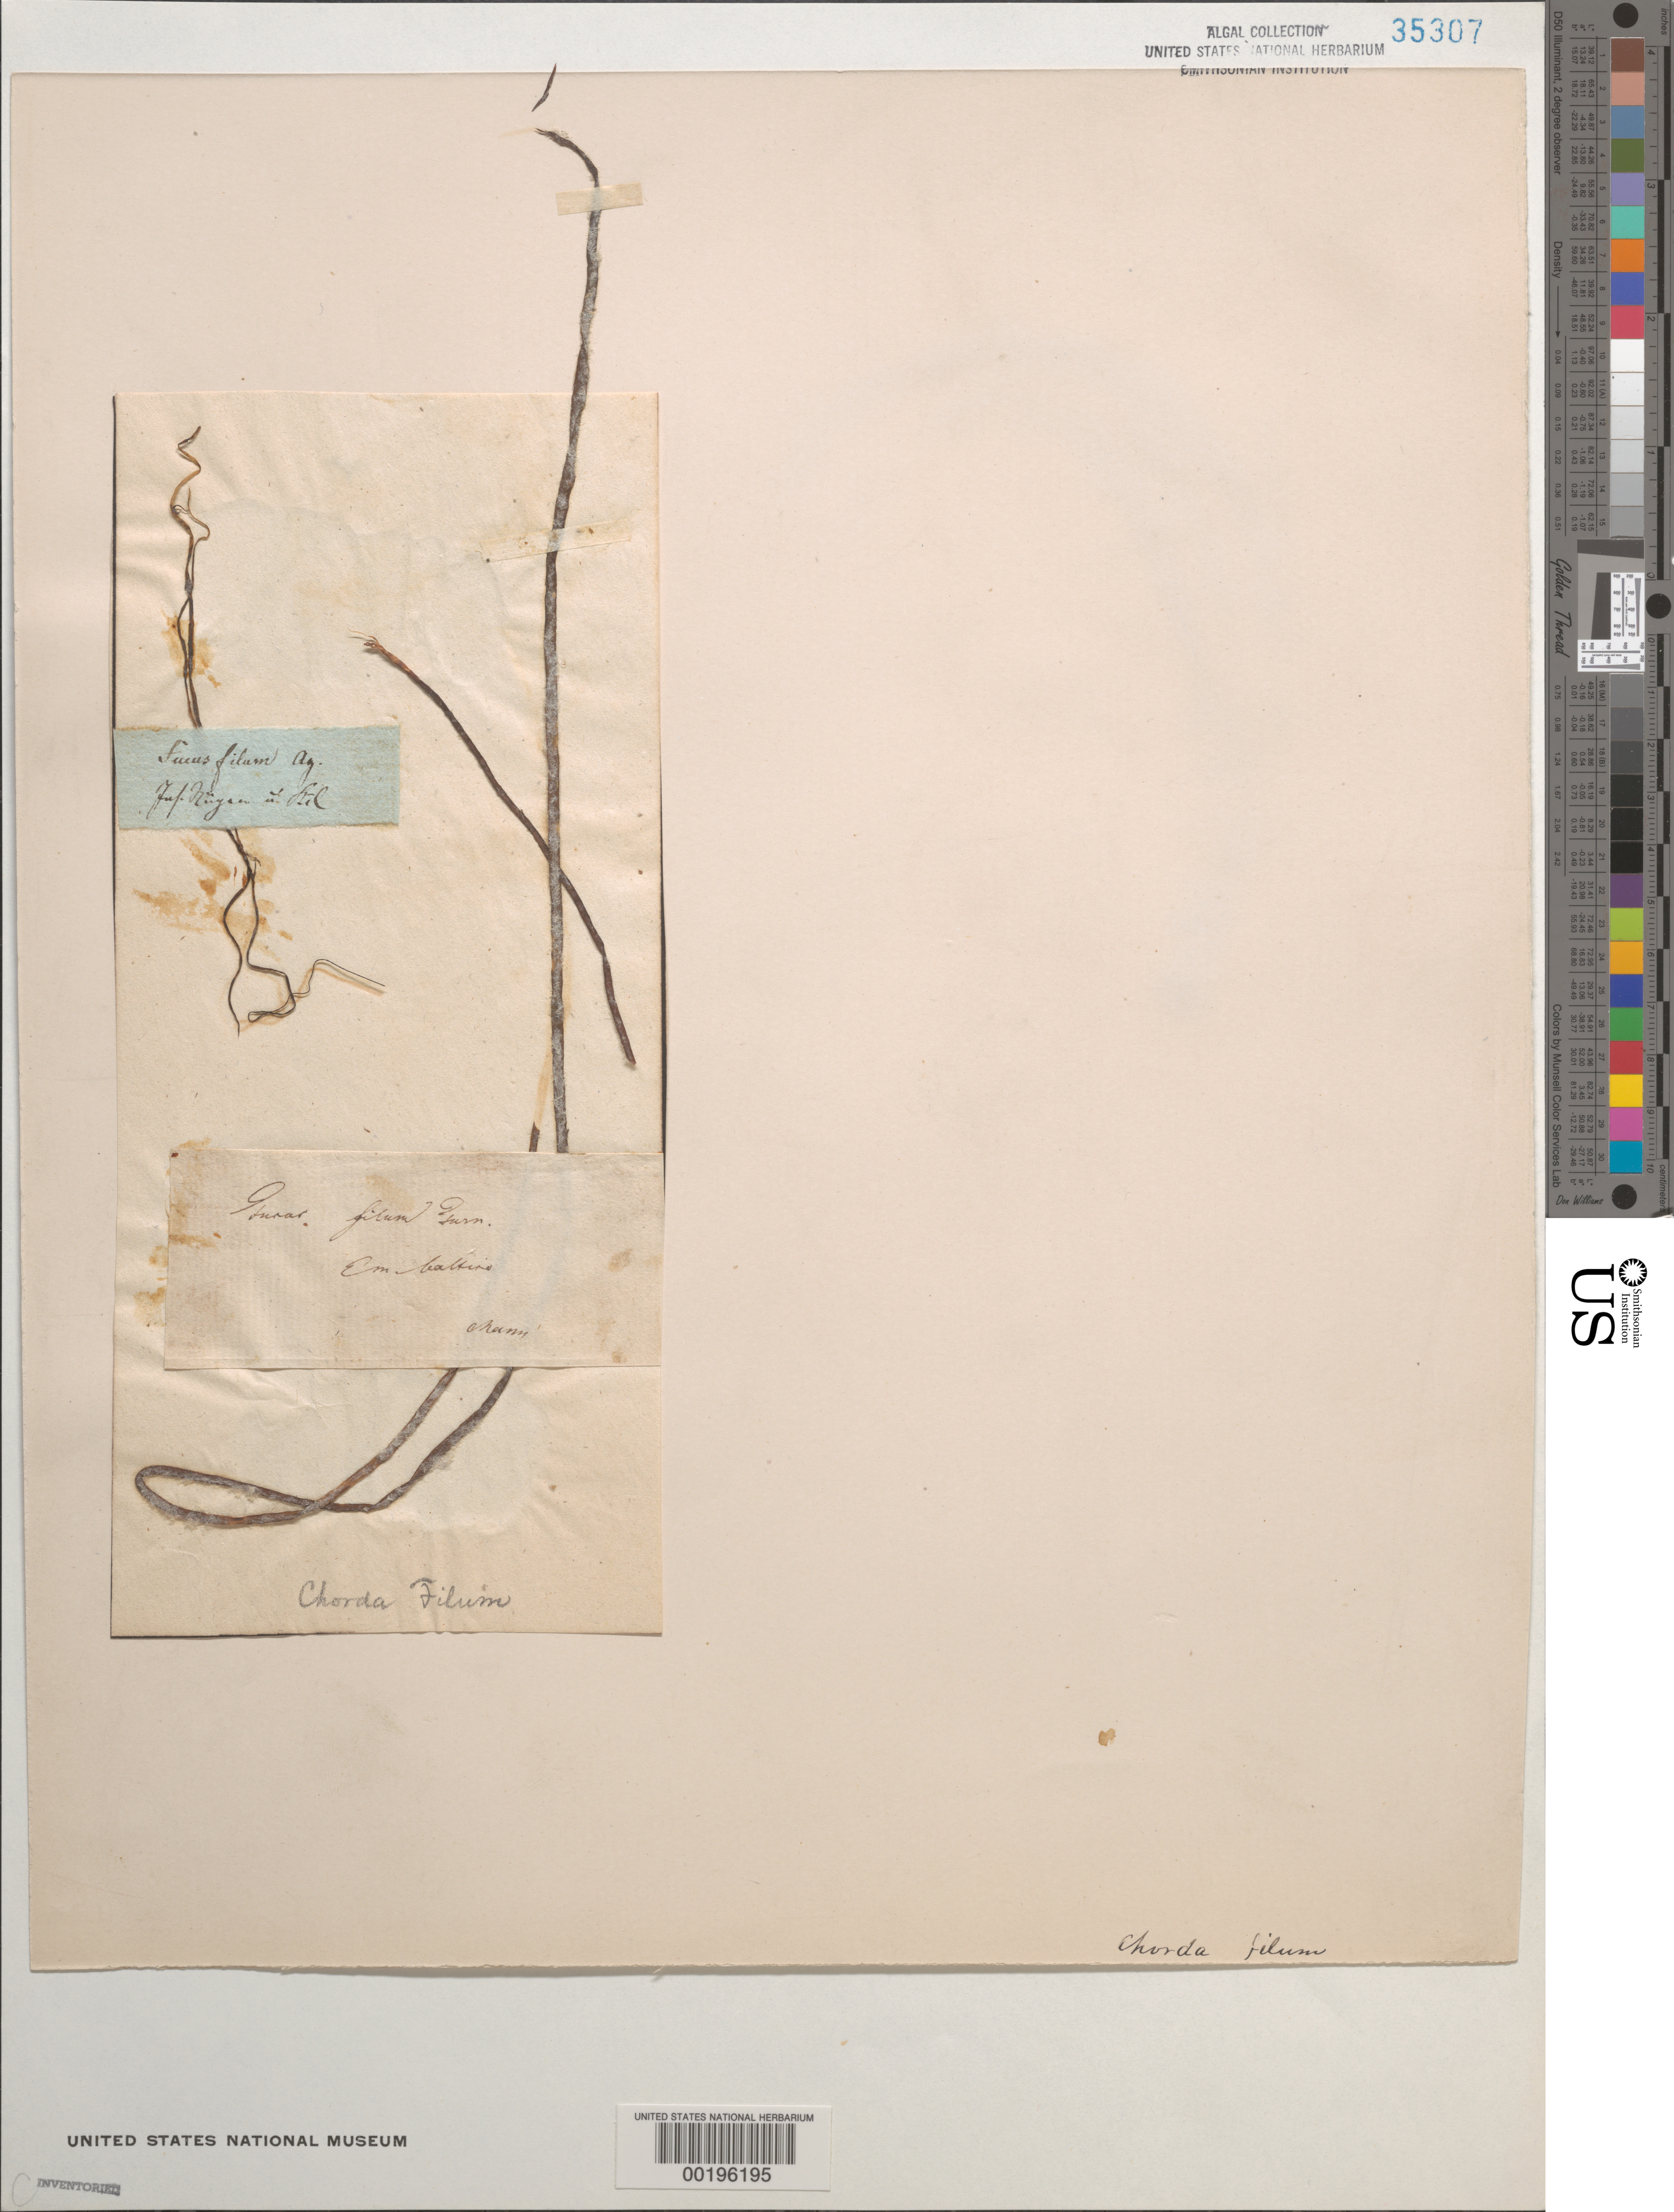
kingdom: Chromista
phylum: Ochrophyta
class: Phaeophyceae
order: Laminariales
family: Chordaceae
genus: Chorda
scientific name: Chorda filum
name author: (L.) Stackh.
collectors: Mann, --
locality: Baltic sea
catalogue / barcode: US 35307